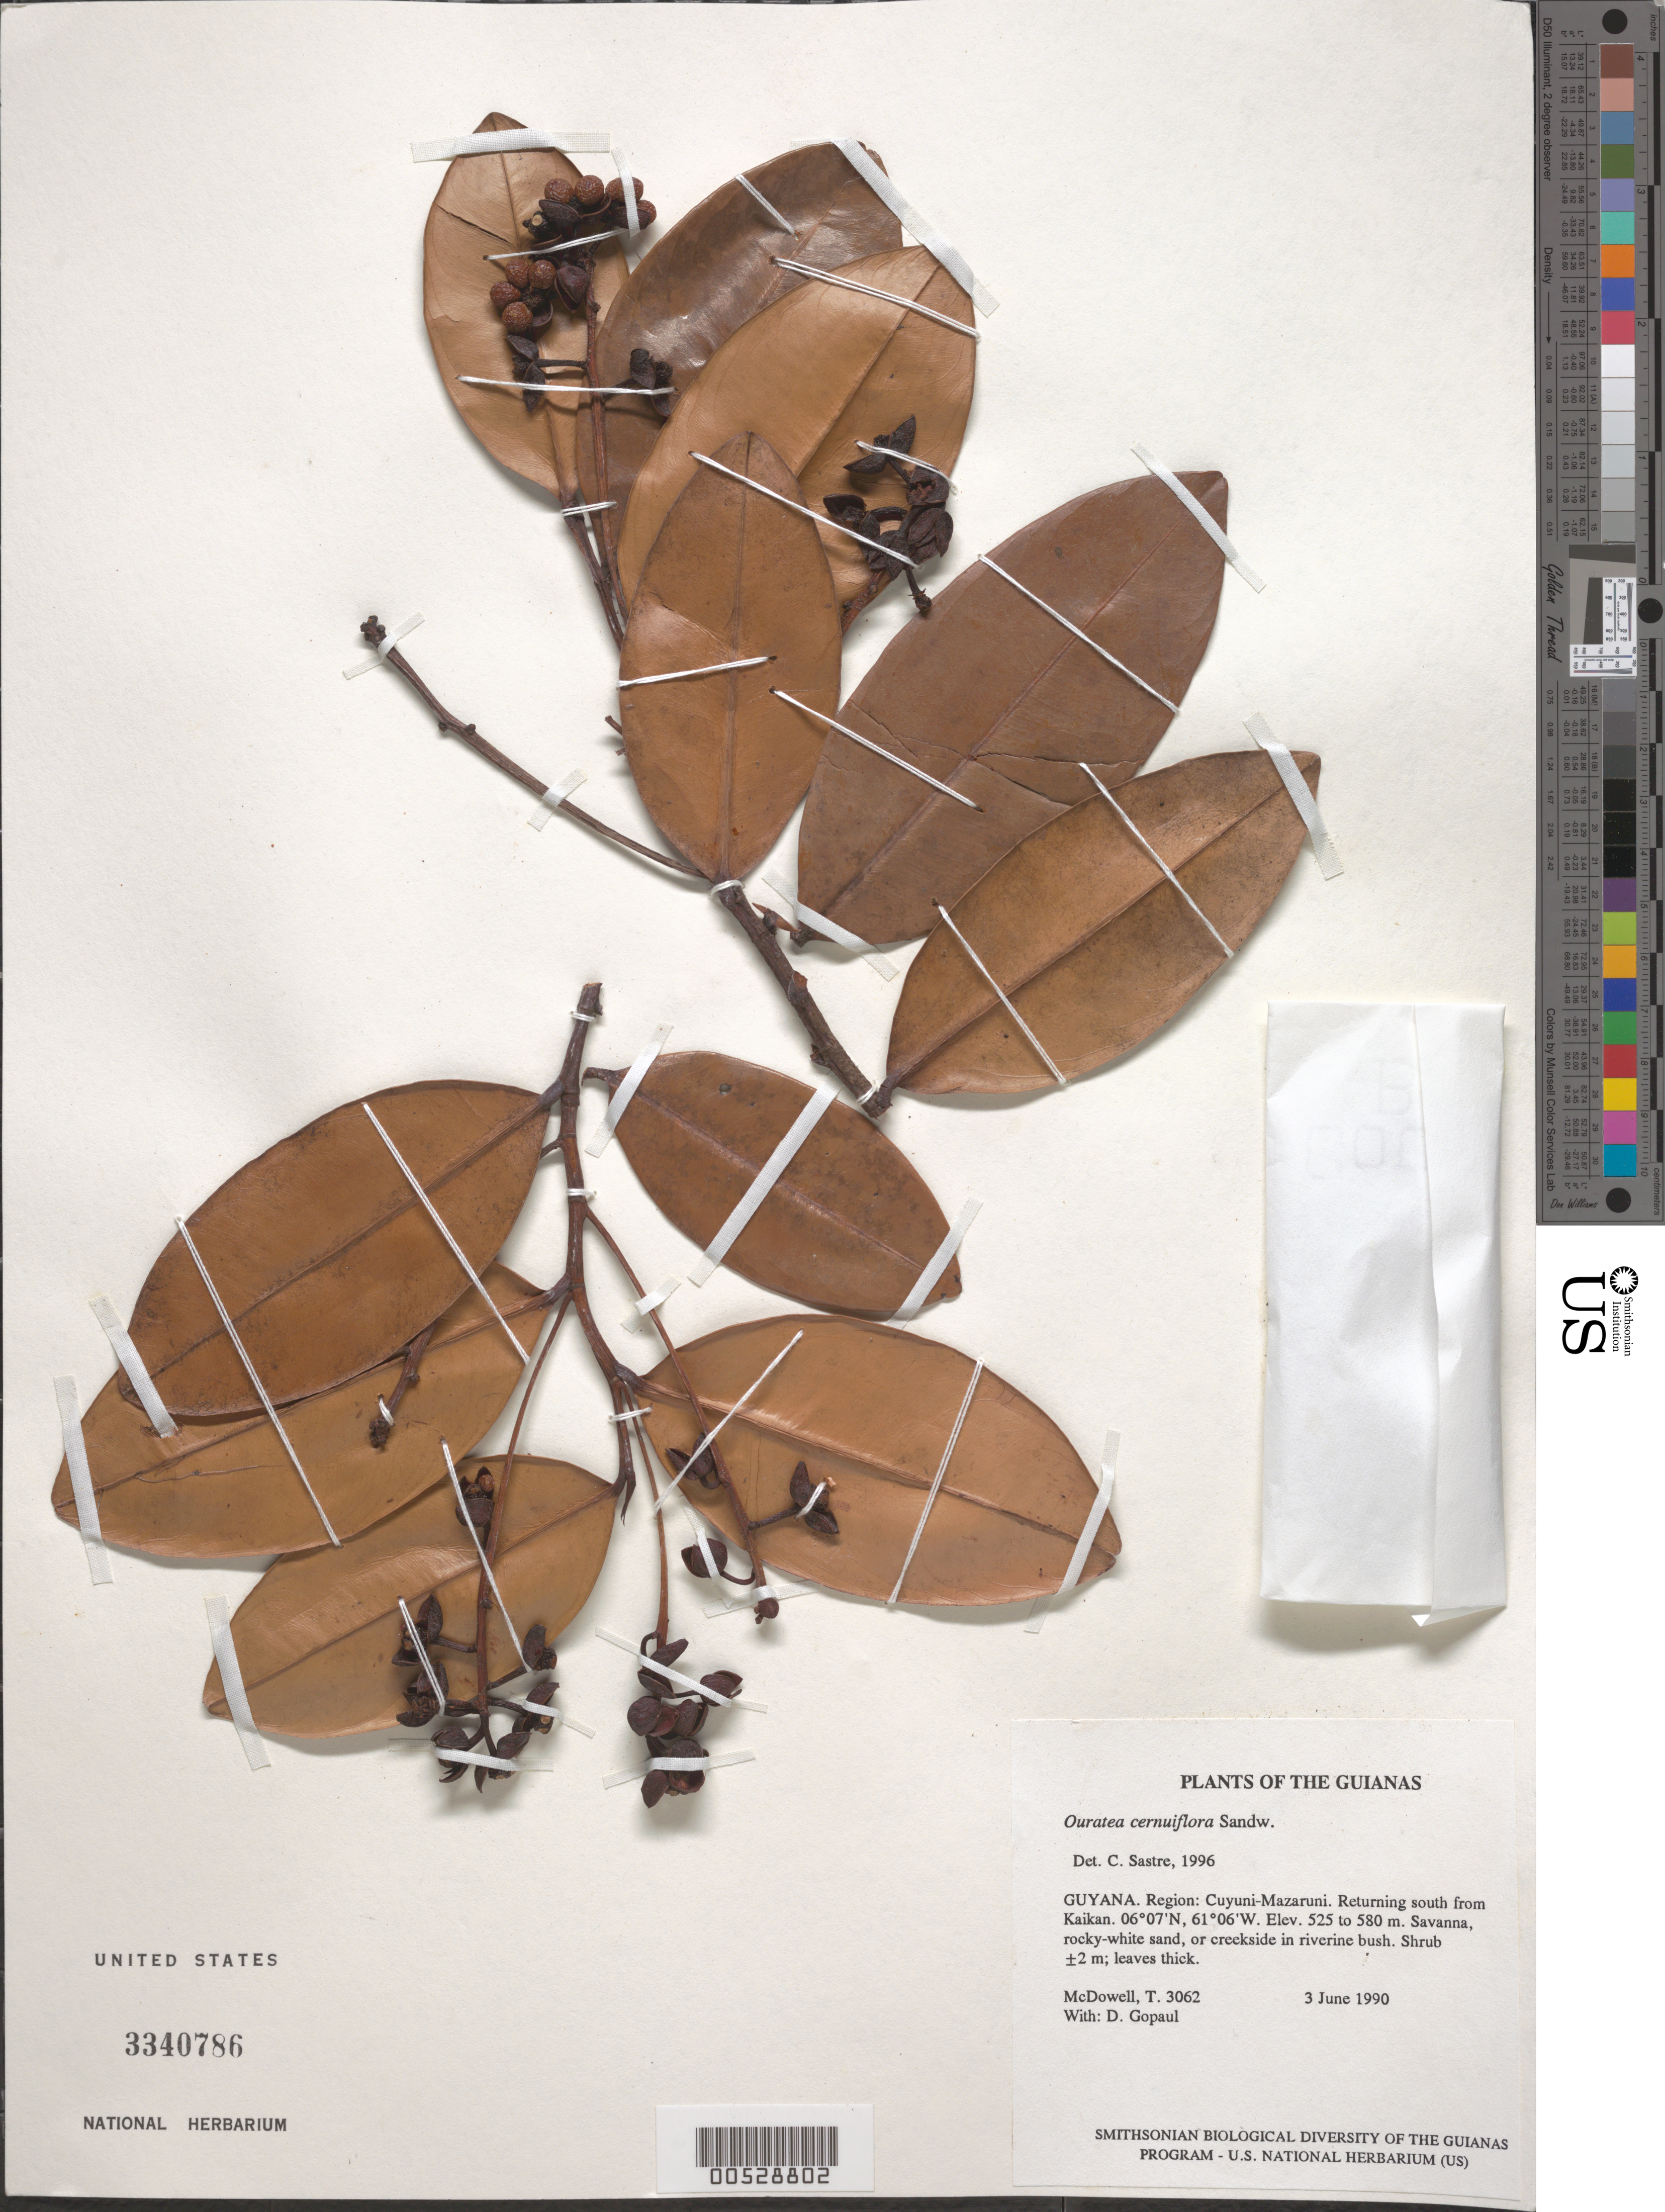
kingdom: Plantae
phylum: Tracheophyta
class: Magnoliopsida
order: Malpighiales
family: Ochnaceae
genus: Ouratea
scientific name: Ouratea cernuiflora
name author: Sandwith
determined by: Sastre, C. H. L.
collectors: T. McDowell, D. Hughs & D. Gopaul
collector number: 3062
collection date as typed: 3 June 1990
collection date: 1990-06-03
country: Guyana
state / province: Cuyuni-Mazaruni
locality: Returning south from Kaikan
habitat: Savanna, rocky-white sand, or creekside in riverine bush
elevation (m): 525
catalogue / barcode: US 3340786